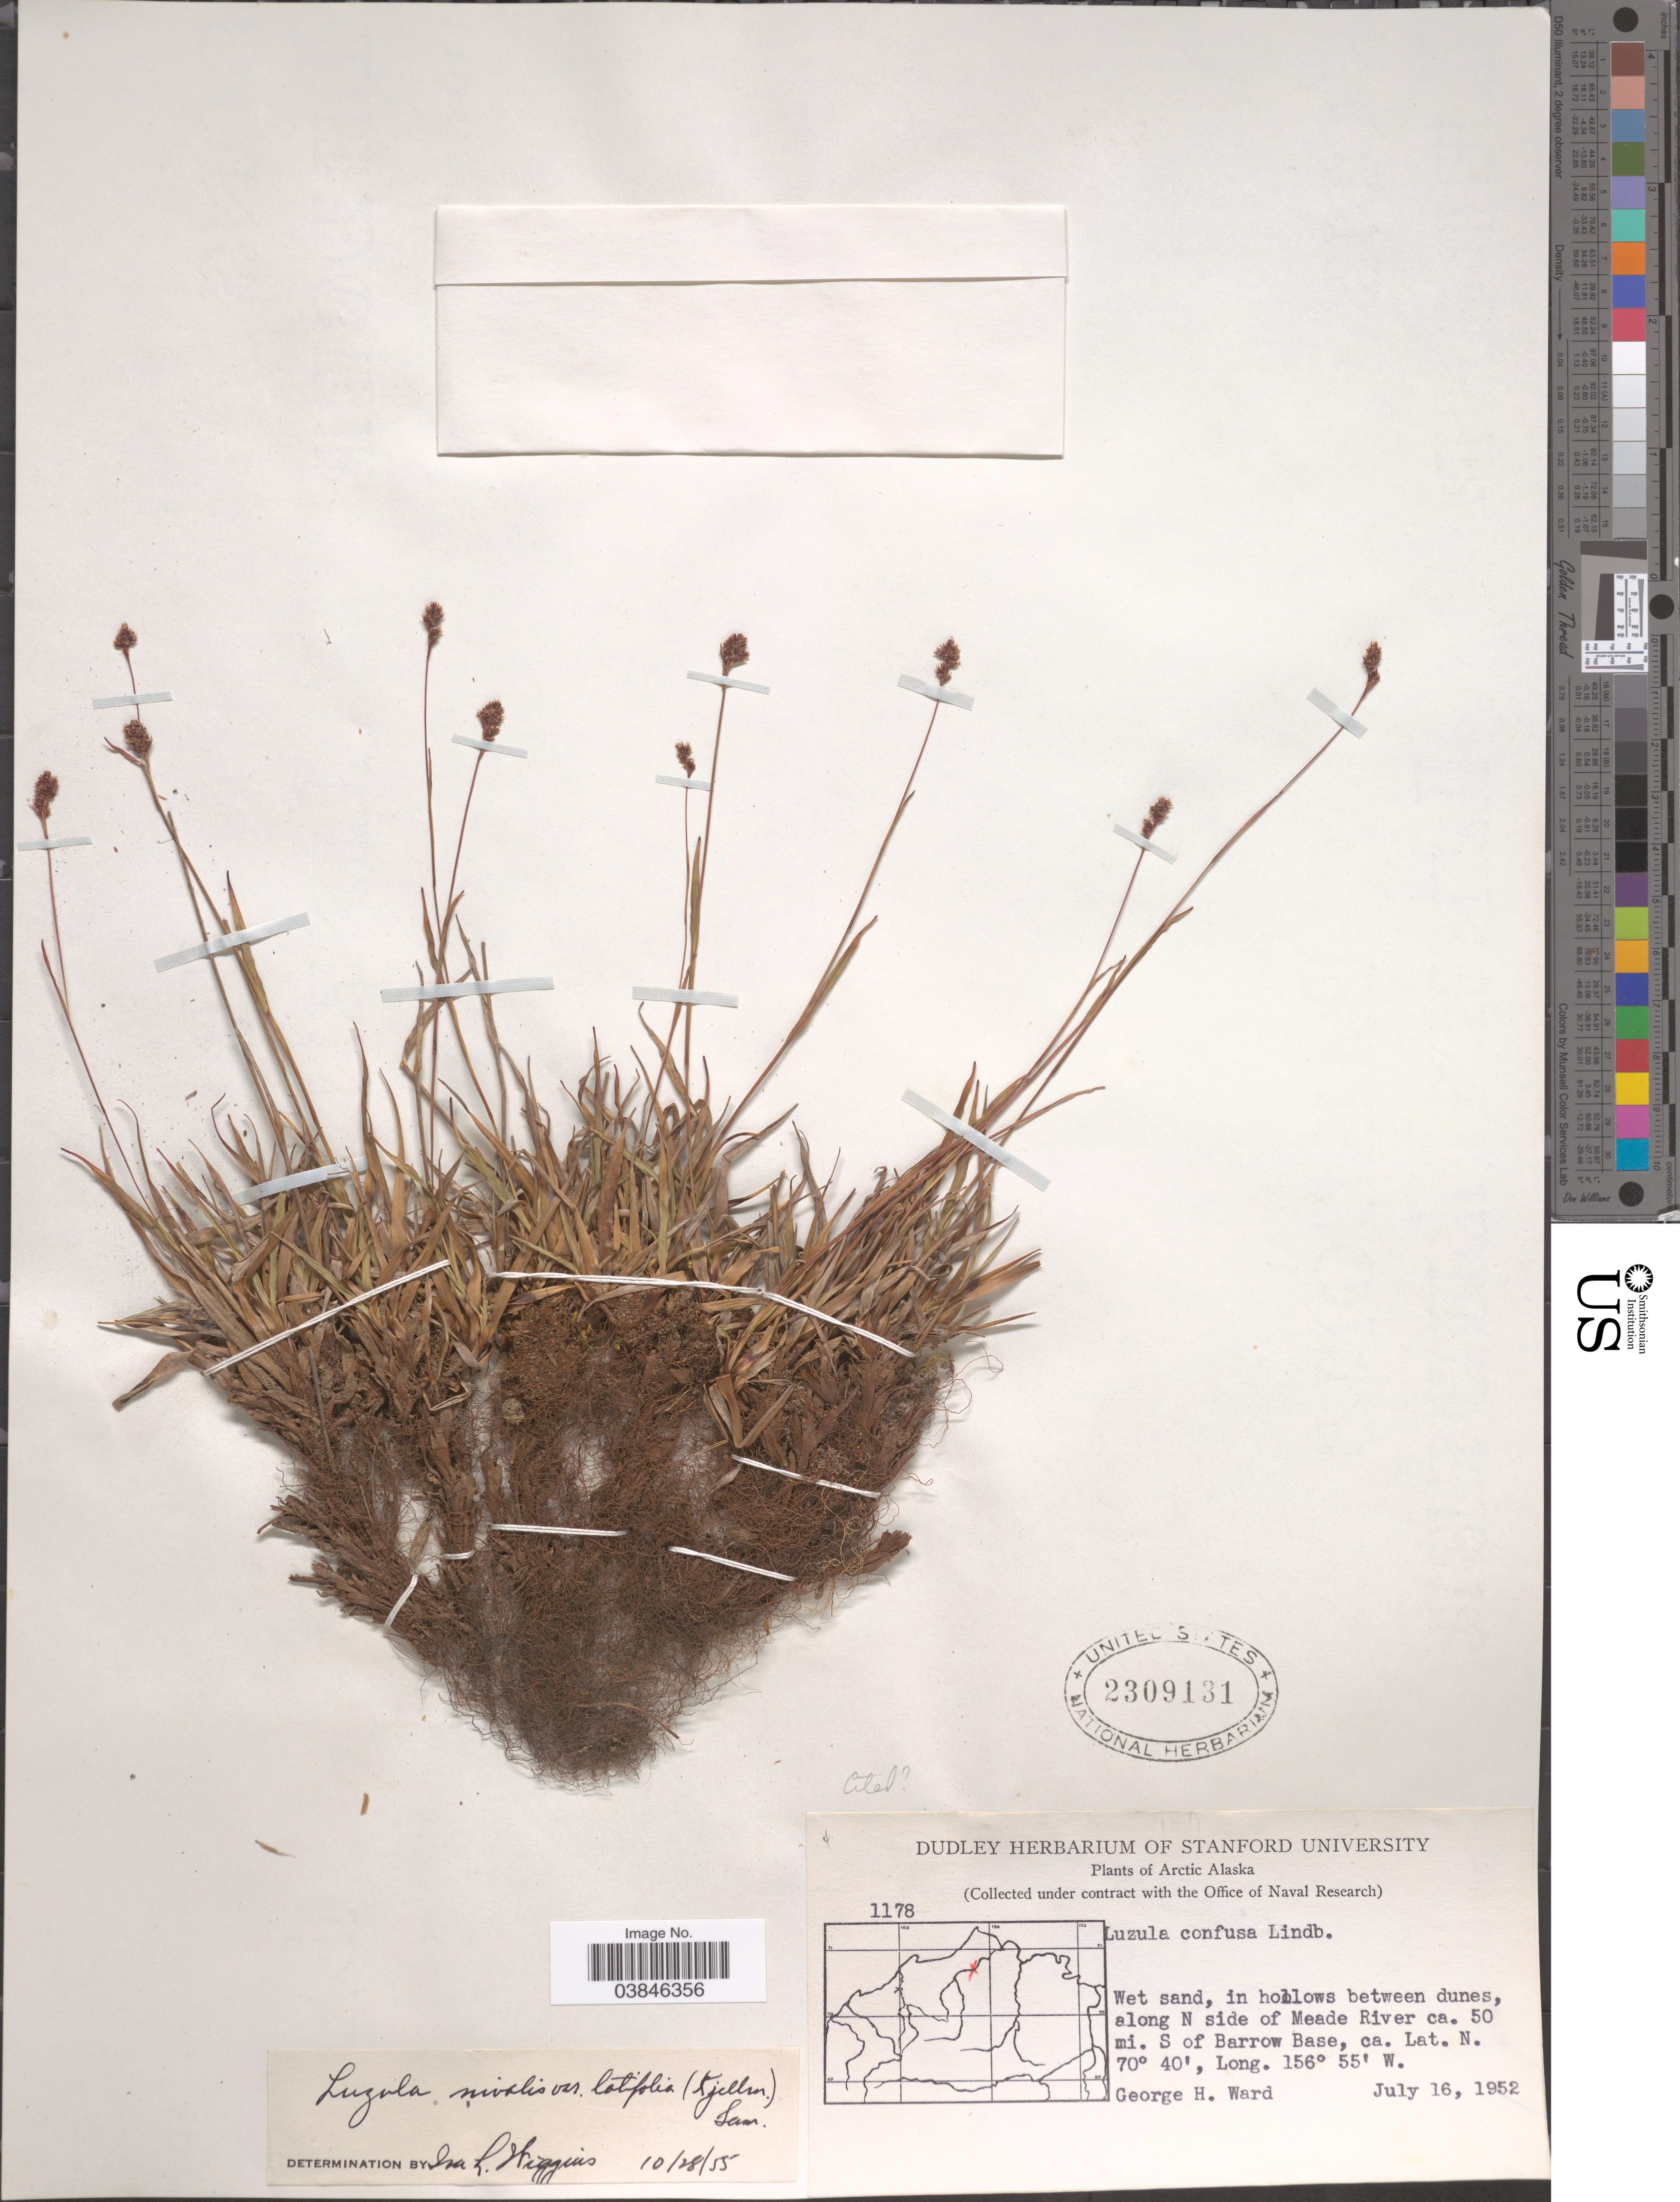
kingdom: Plantae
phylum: Tracheophyta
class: Liliopsida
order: Poales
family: Juncaceae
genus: Luzula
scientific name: Luzula nivalis var. latifolia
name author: Sam. ex Hultén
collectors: G. H. Ward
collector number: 1178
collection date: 1952-07-16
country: United States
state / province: Alaska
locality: Arctic Alaska. Along N side of Meade River ca. 50 mi. S of Barrow Base.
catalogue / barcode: US 2309131